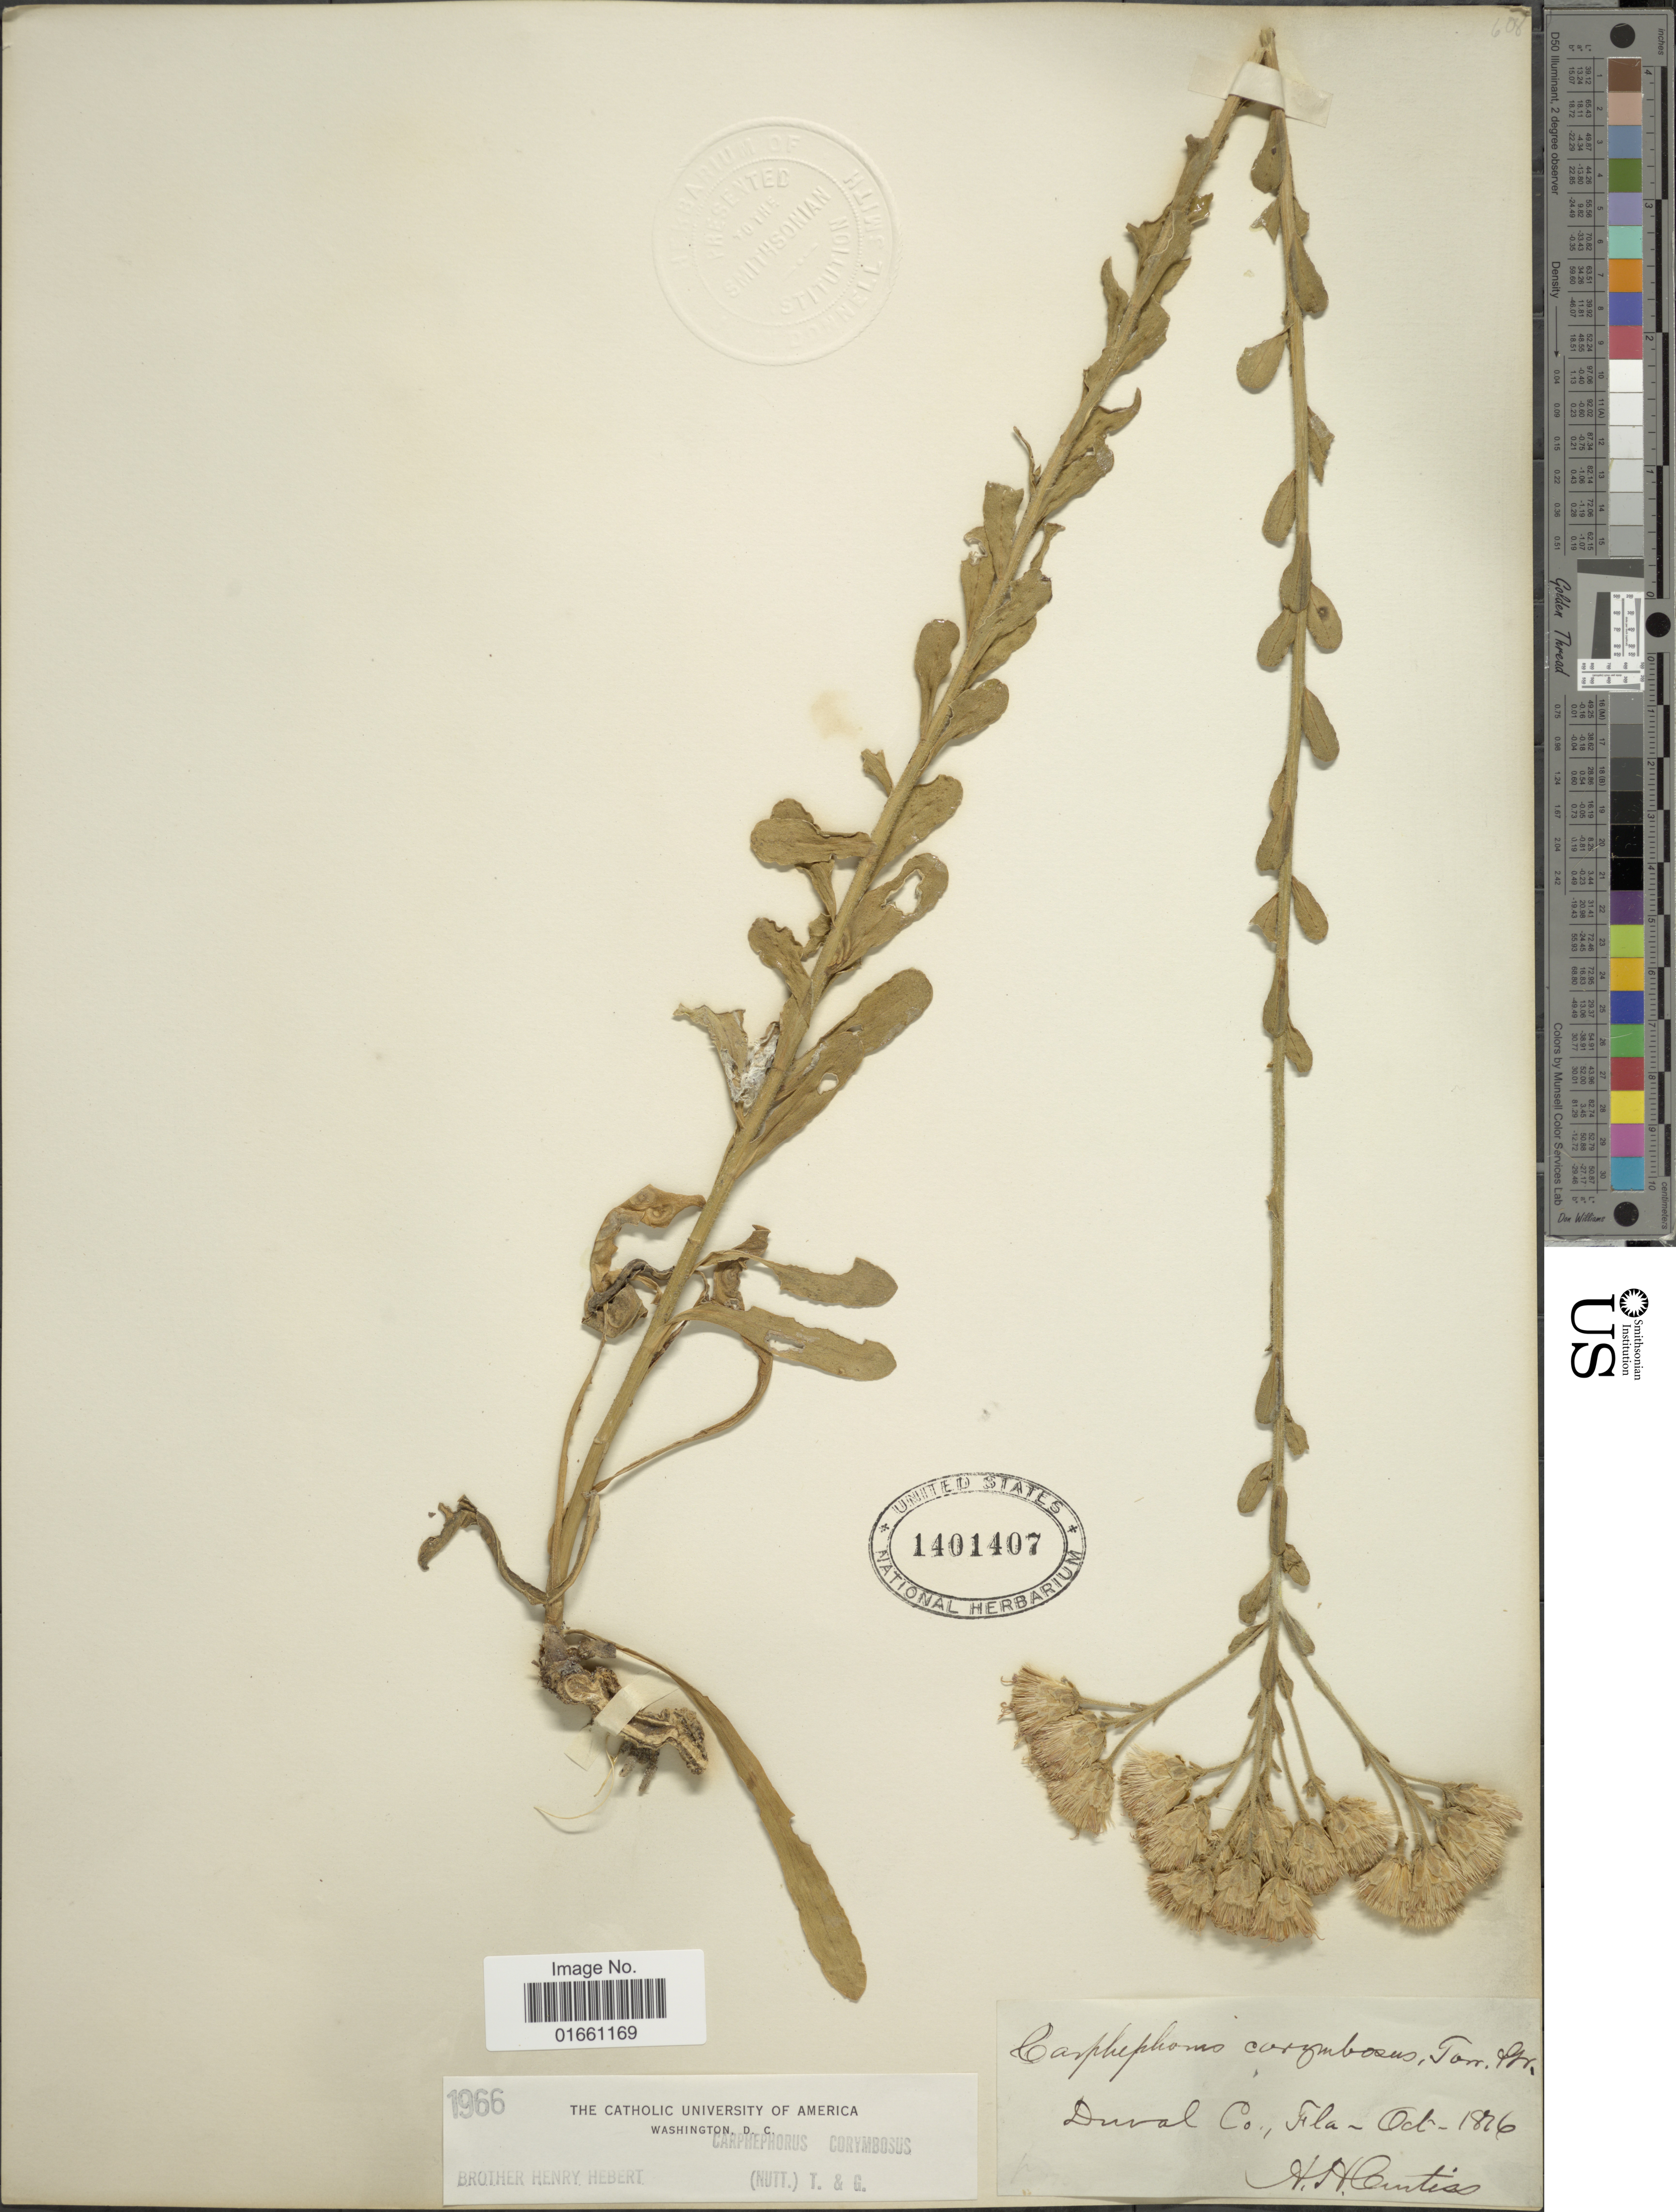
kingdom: Plantae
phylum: Tracheophyta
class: Magnoliopsida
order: Asterales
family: Asteraceae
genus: Carphephorus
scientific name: Carphephorus corymbosus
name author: (Nutt.) Torr. & A. Gray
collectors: A. H. Curtiss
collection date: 1876-10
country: United States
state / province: Florida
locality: Doral Co.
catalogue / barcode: US 1401407